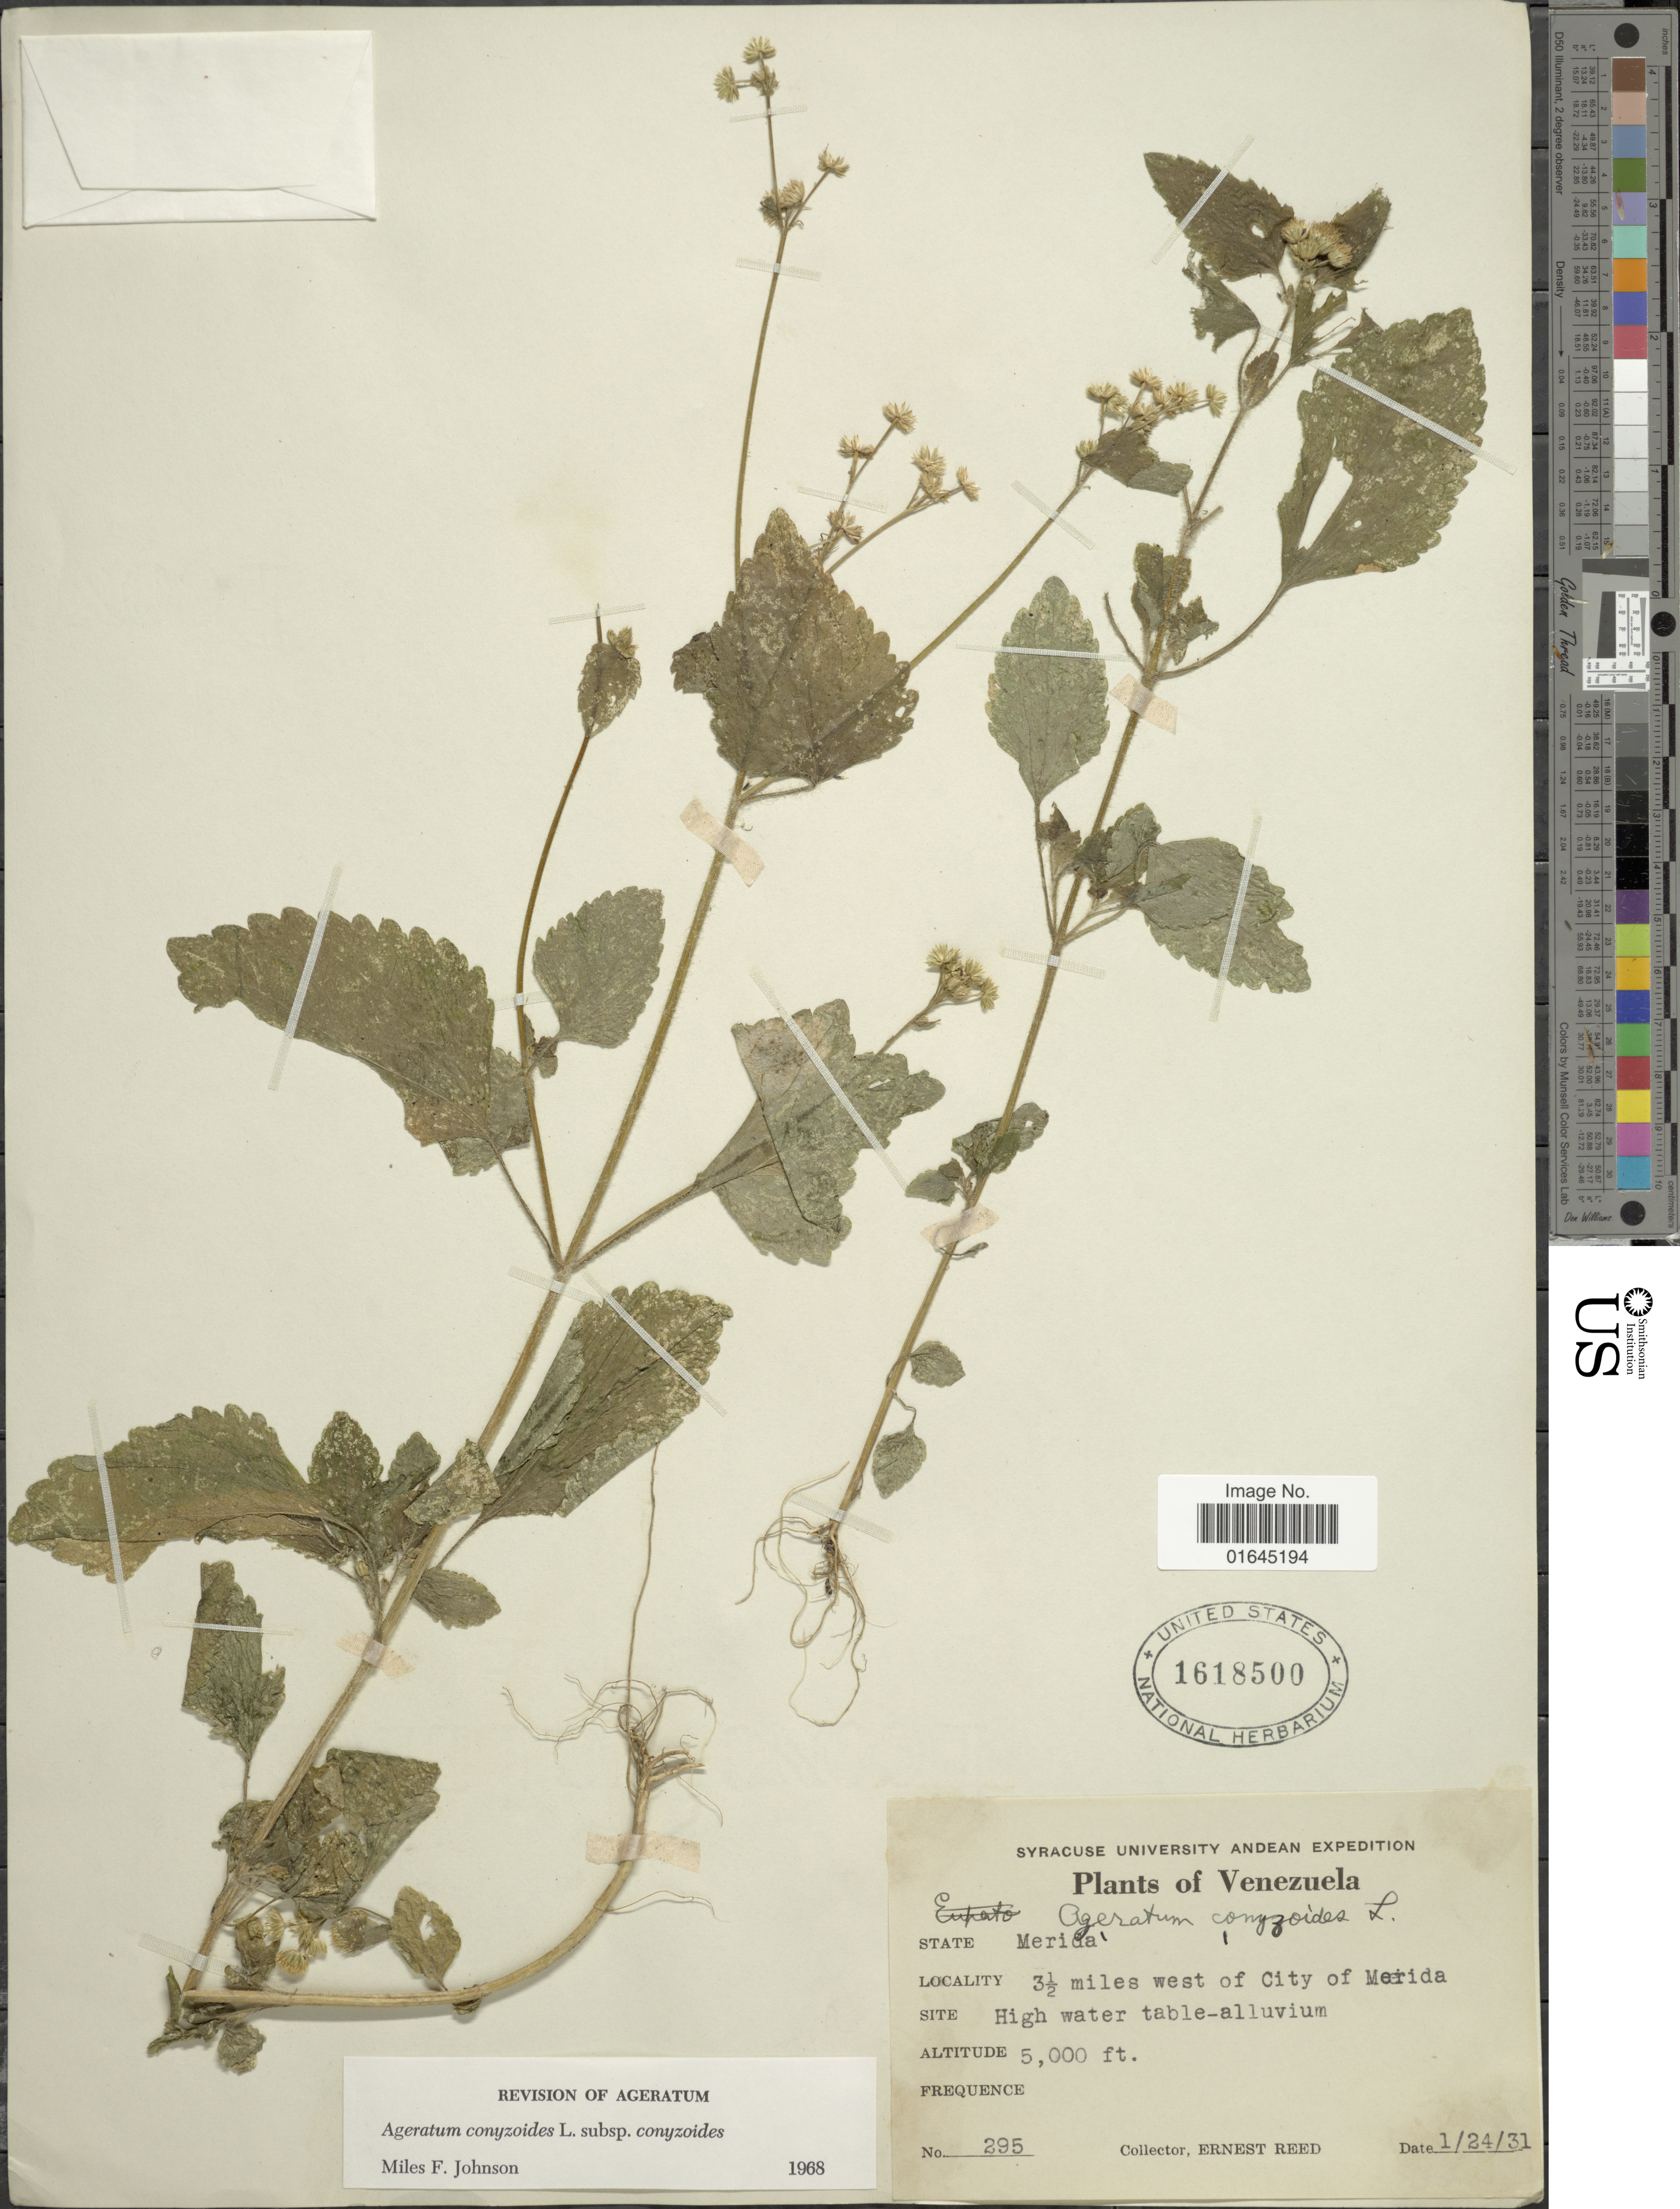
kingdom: Plantae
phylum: Tracheophyta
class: Magnoliopsida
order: Asterales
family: Asteraceae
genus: Ageratum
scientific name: Ageratum conyzoides subsp. conyzoides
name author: L.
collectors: E. Reed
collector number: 295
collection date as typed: Transcribed d/m/y: 24/1/31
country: Venezuela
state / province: Mérida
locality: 3 1/2 miles west of City of Merida.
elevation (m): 1524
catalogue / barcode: US 1618500